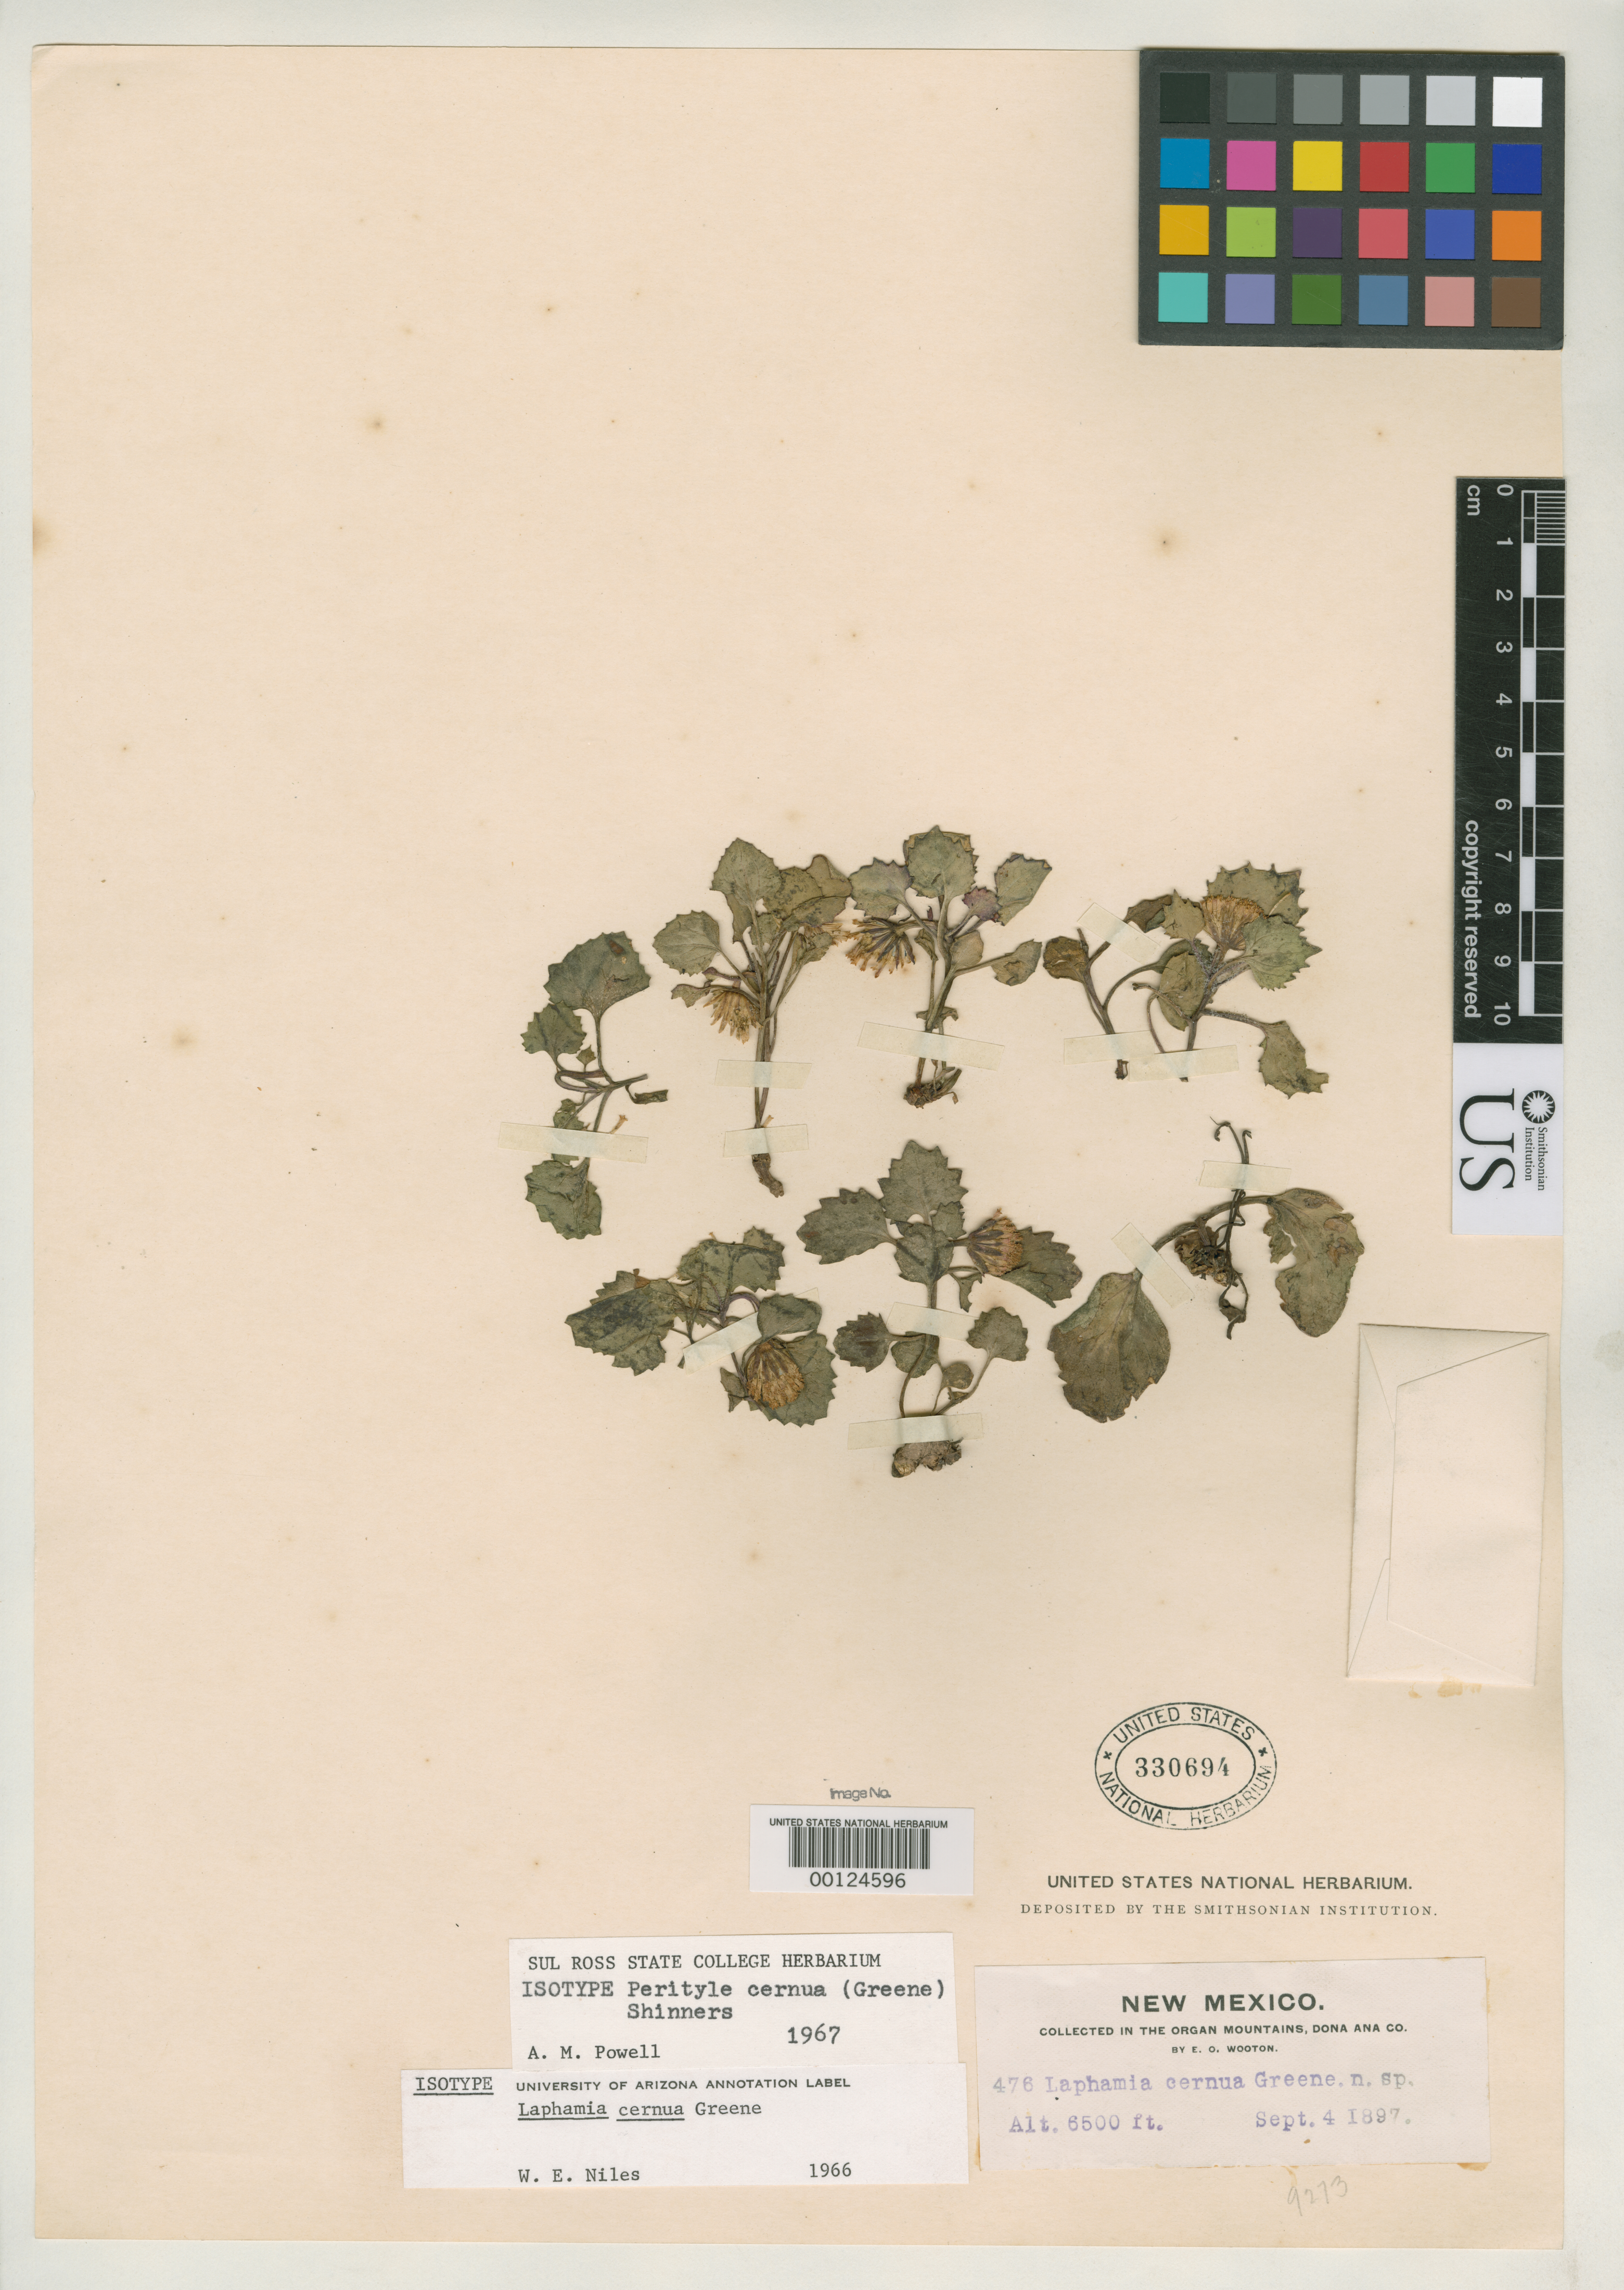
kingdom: Plantae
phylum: Tracheophyta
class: Magnoliopsida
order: Asterales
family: Asteraceae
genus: Laphamia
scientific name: Laphamia cernua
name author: Greene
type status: Isotype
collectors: E. O. Wooton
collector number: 476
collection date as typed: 04 Sep 1897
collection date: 1897-09-04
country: United States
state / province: New Mexico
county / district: Dona Ana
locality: Organ Mts.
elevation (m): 1981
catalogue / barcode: US 330694